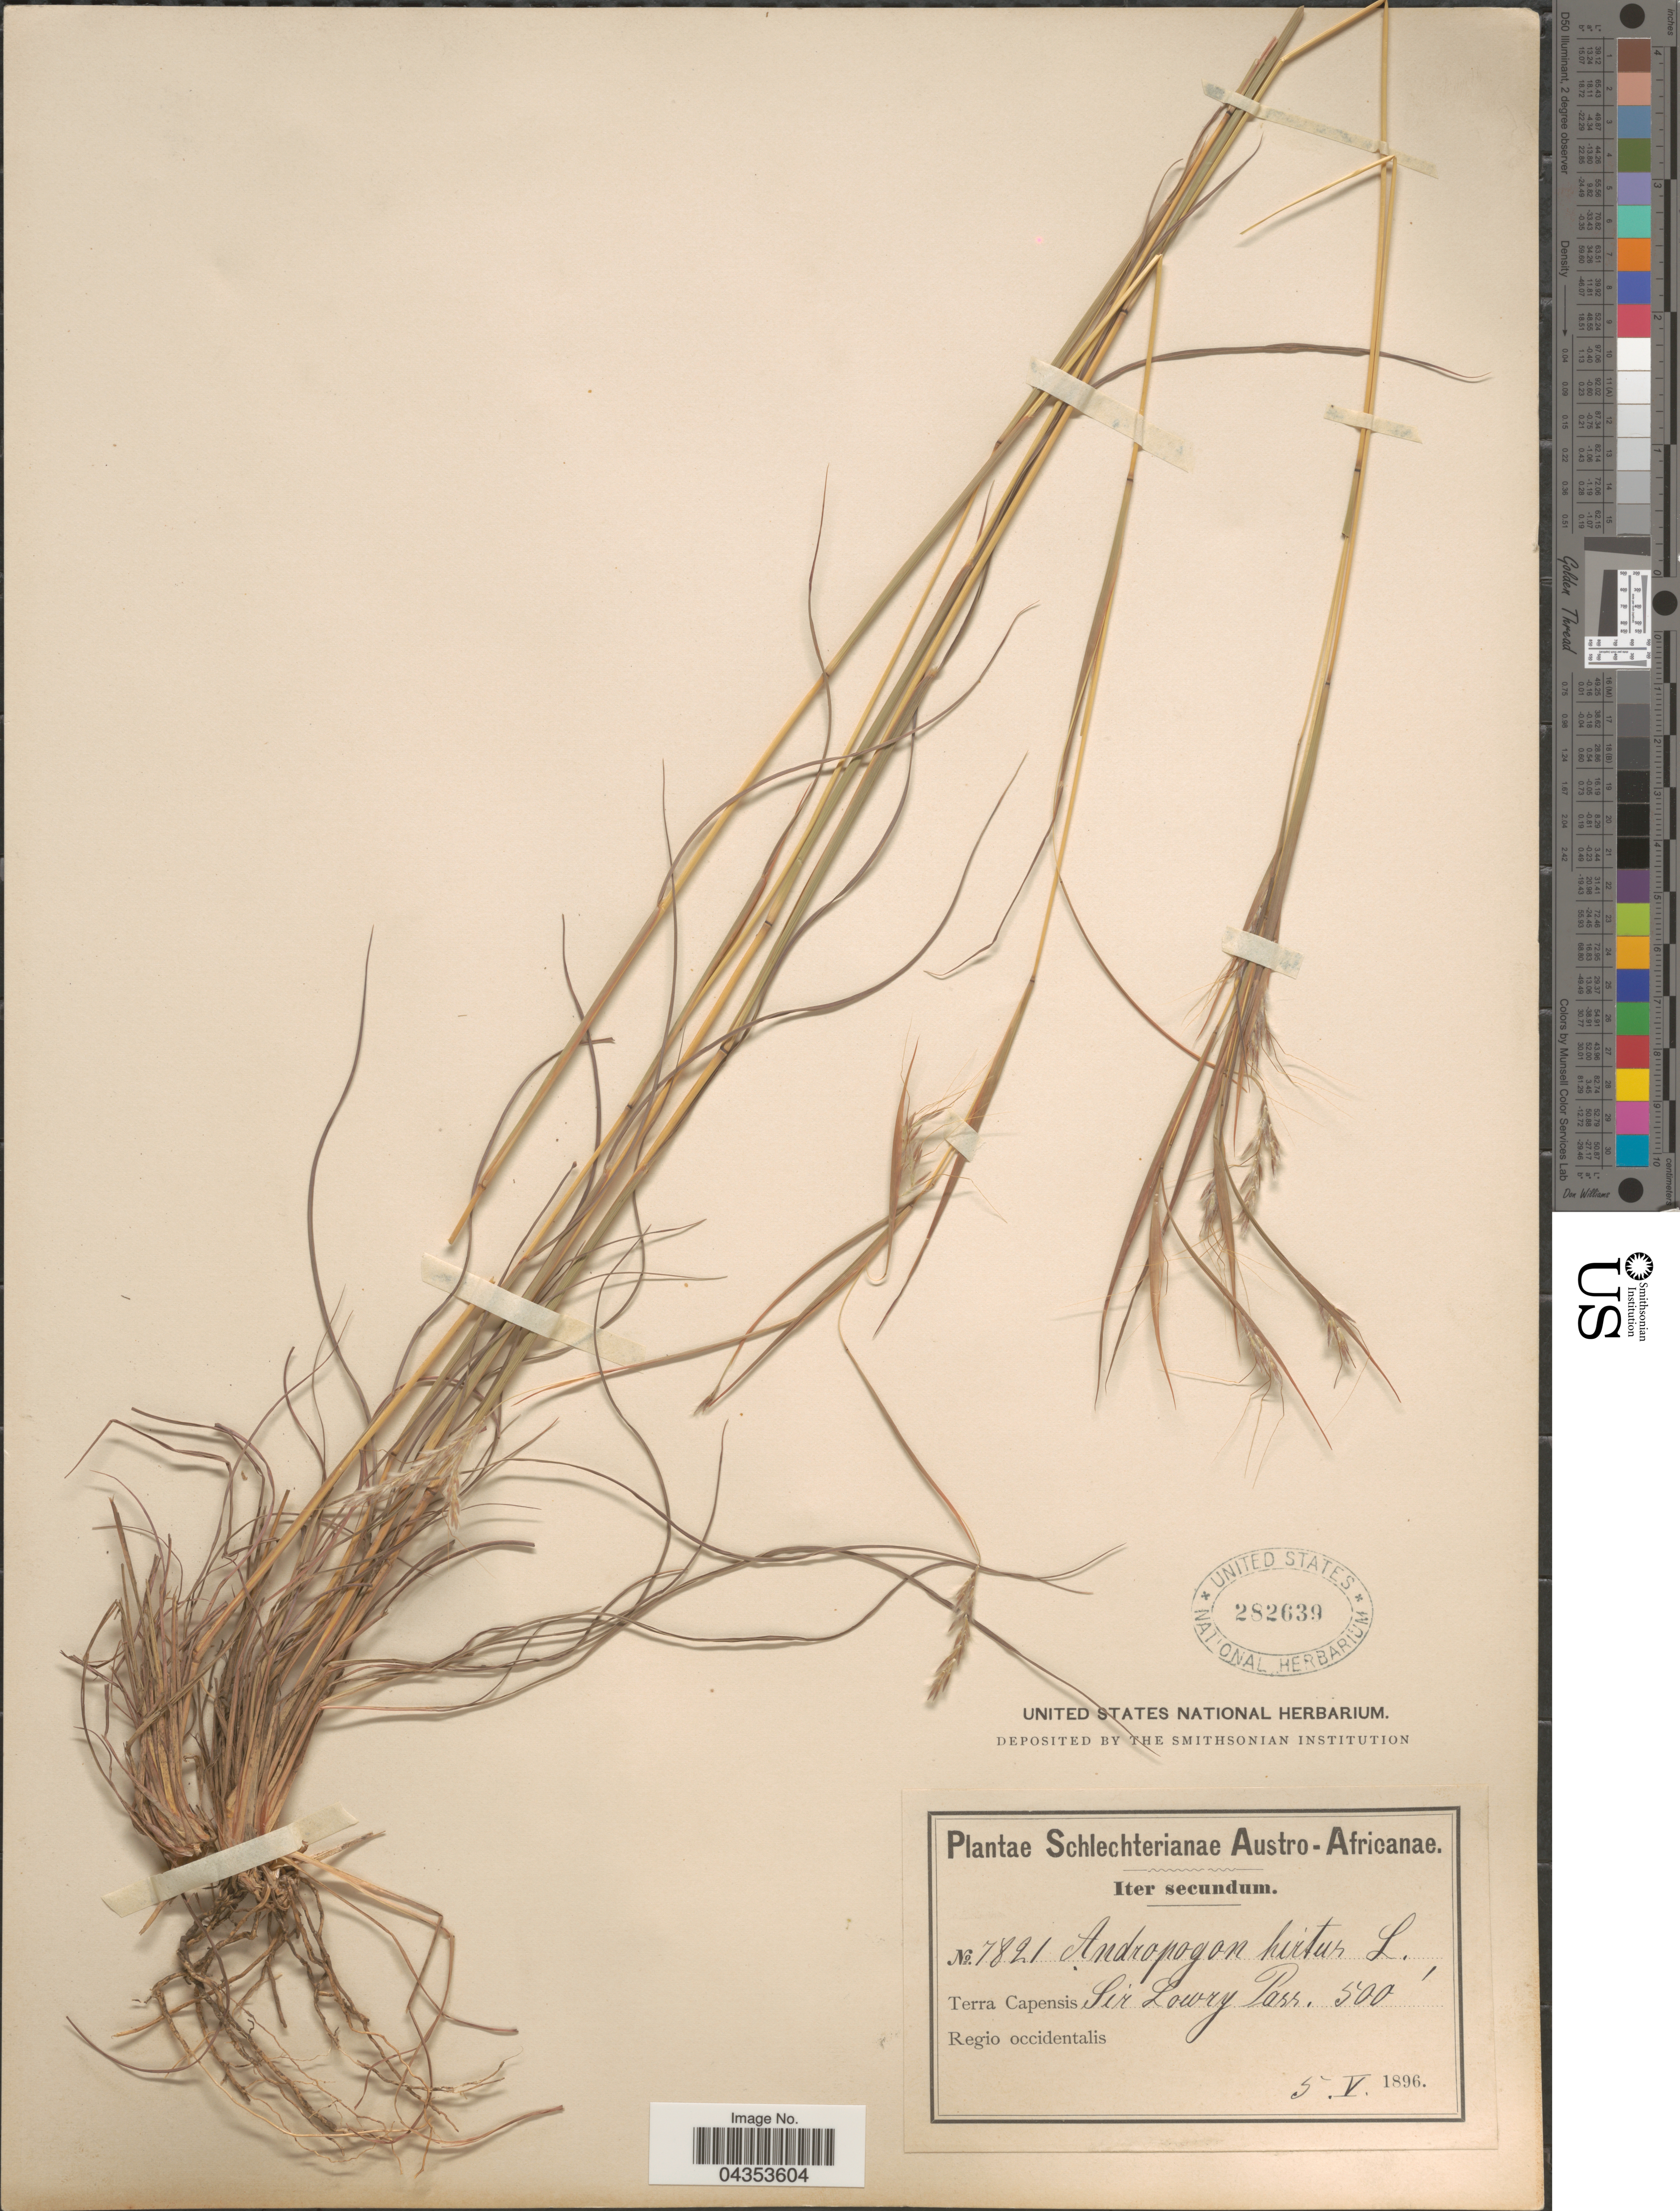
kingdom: Plantae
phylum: Tracheophyta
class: Liliopsida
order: Poales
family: Poaceae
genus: Hyparrhenia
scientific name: Hyparrhenia hirta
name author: (L.) Stapf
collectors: Schlechter, --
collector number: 7821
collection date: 1896-05-05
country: South Africa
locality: Austro-Africanae. Iter secundum. Terra Capensis Sir Lowry Pass. Regio occidentalis.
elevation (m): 152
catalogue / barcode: US 282639